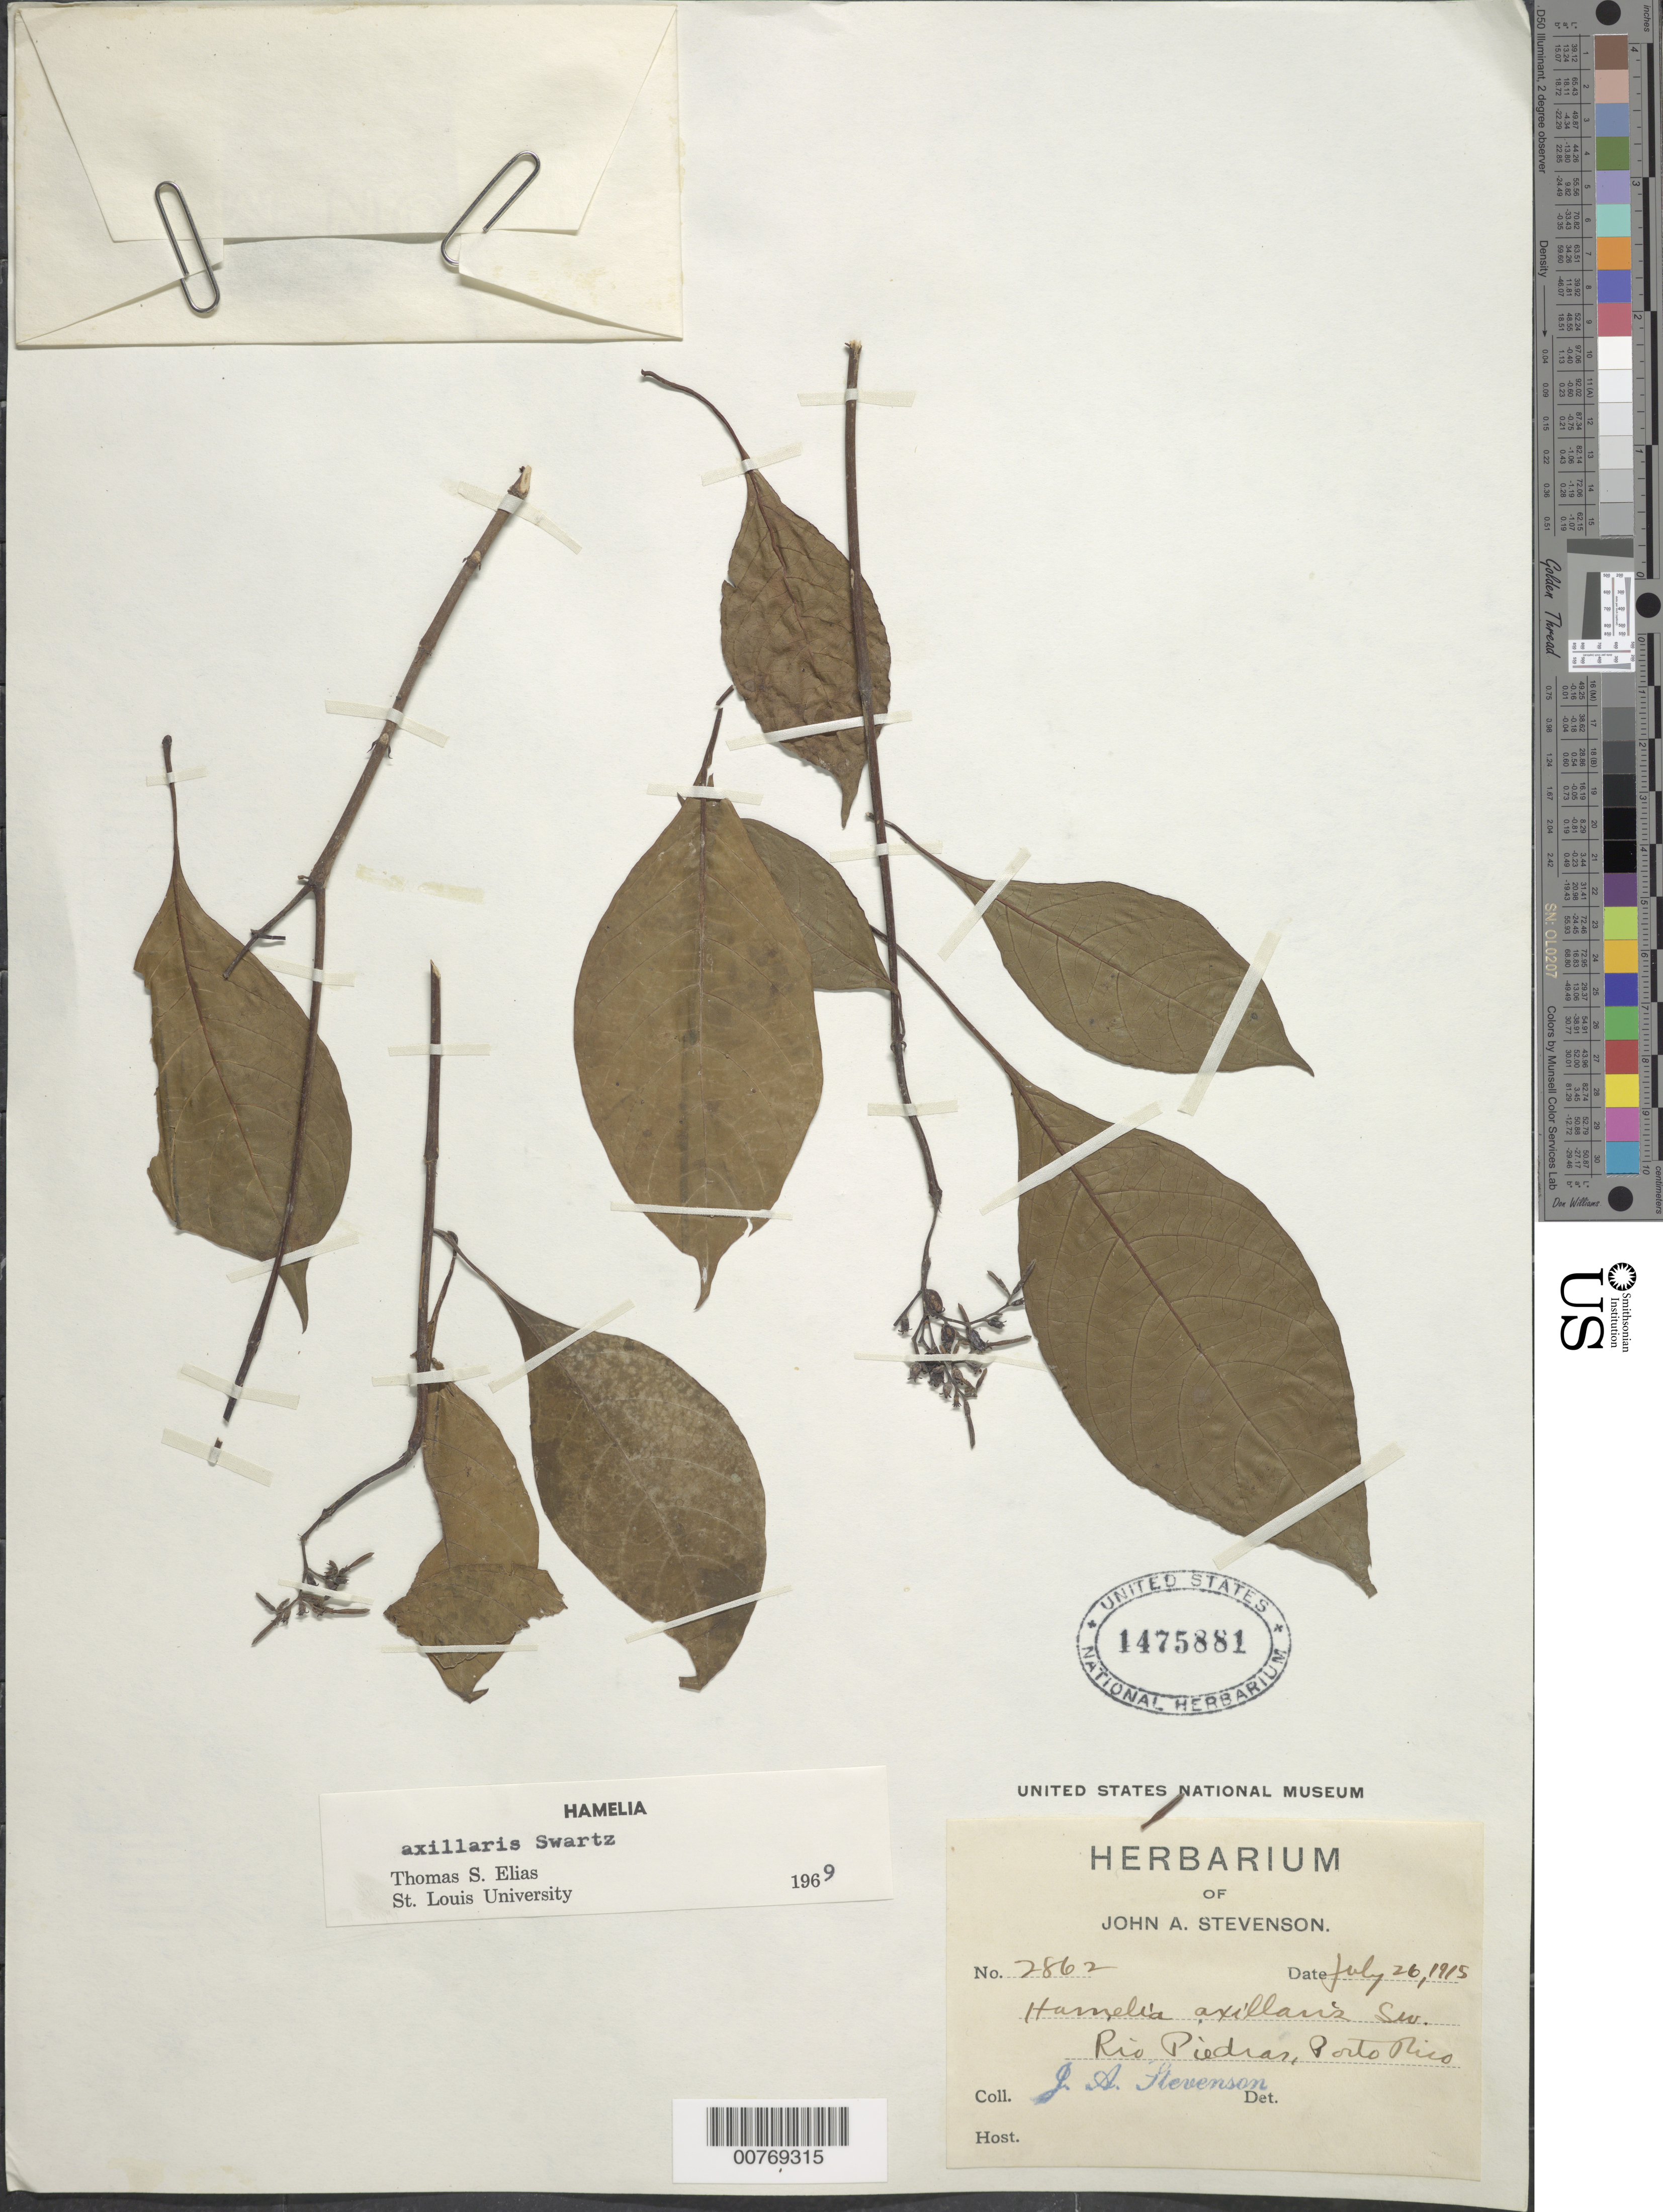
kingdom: Plantae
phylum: Tracheophyta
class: Magnoliopsida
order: Gentianales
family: Rubiaceae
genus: Hamelia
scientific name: Hamelia axillaris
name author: Sw.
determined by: Elias, Thomas S.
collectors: J. Stevenson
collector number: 2862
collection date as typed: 26 Jul 1915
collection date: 1915-07-26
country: Puerto Rico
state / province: San Juan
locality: Río Piedras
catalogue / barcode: US 1475881